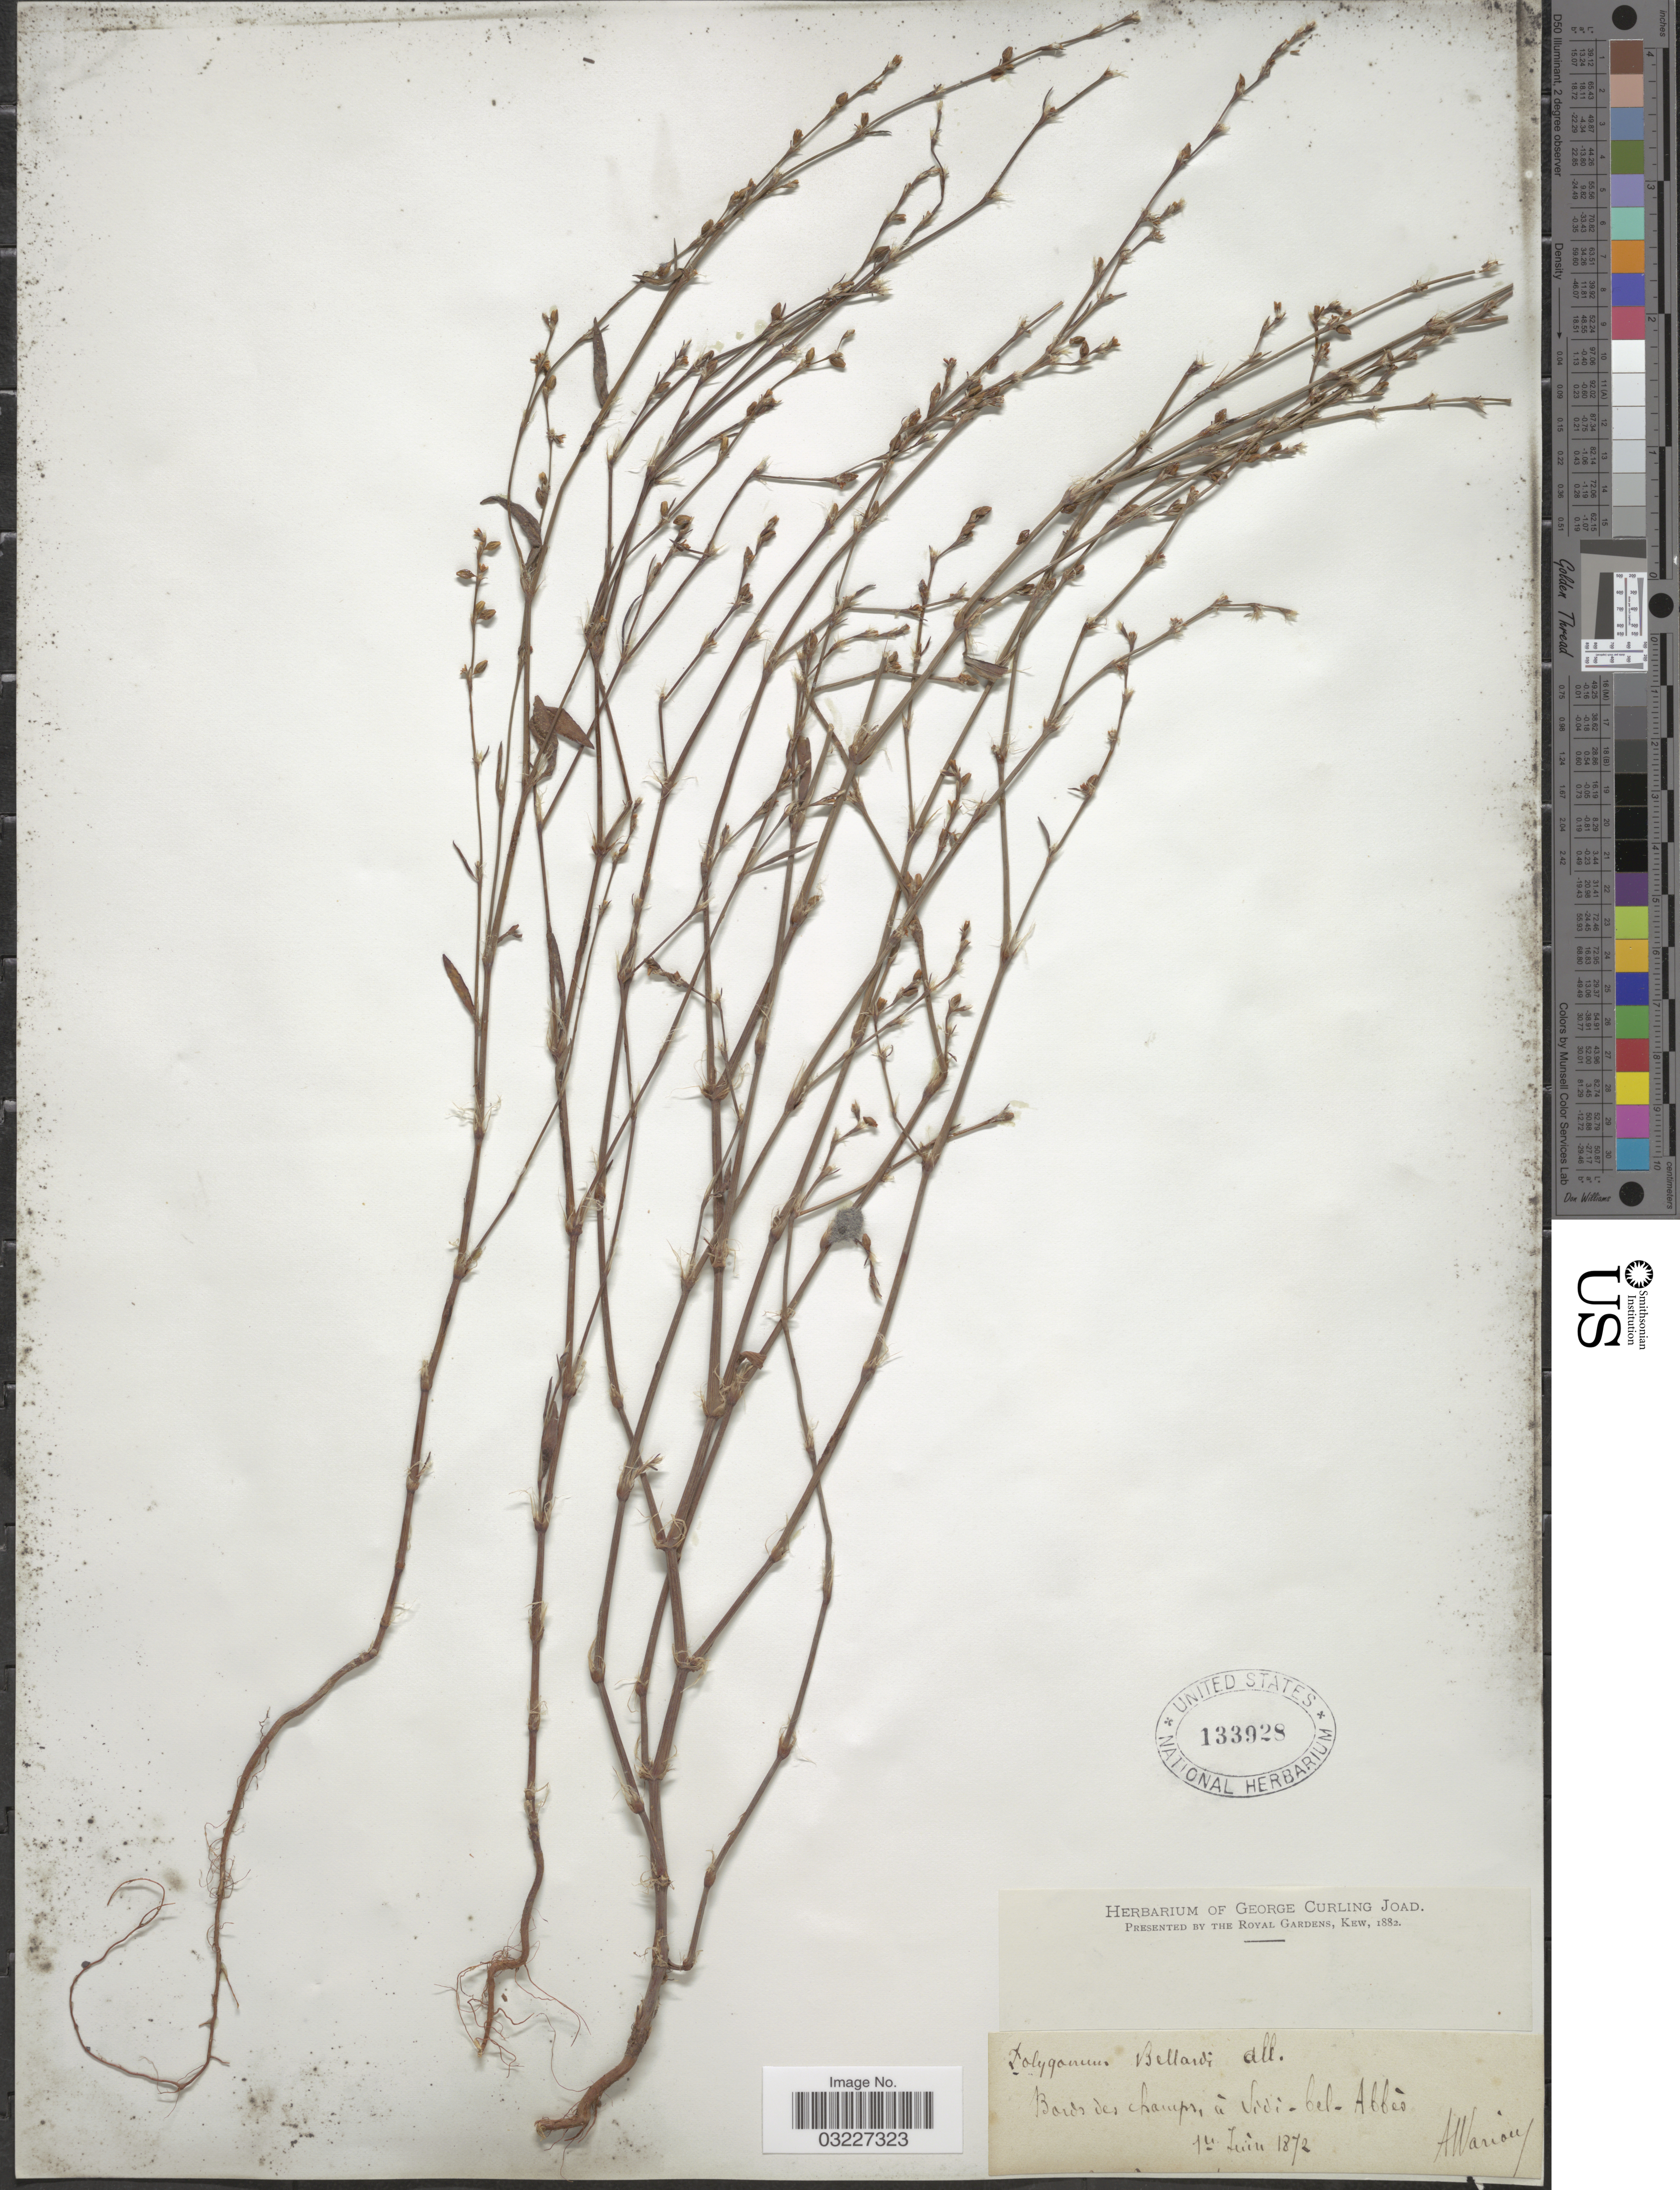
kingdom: Plantae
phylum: Tracheophyta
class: Magnoliopsida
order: Caryophyllales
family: Polygonaceae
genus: Polygonum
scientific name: Polygonum bellardii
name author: All.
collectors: A. Warion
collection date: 1872-06-01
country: Algeria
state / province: Sidi Bel Abbes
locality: Bords des champs.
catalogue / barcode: US 133928